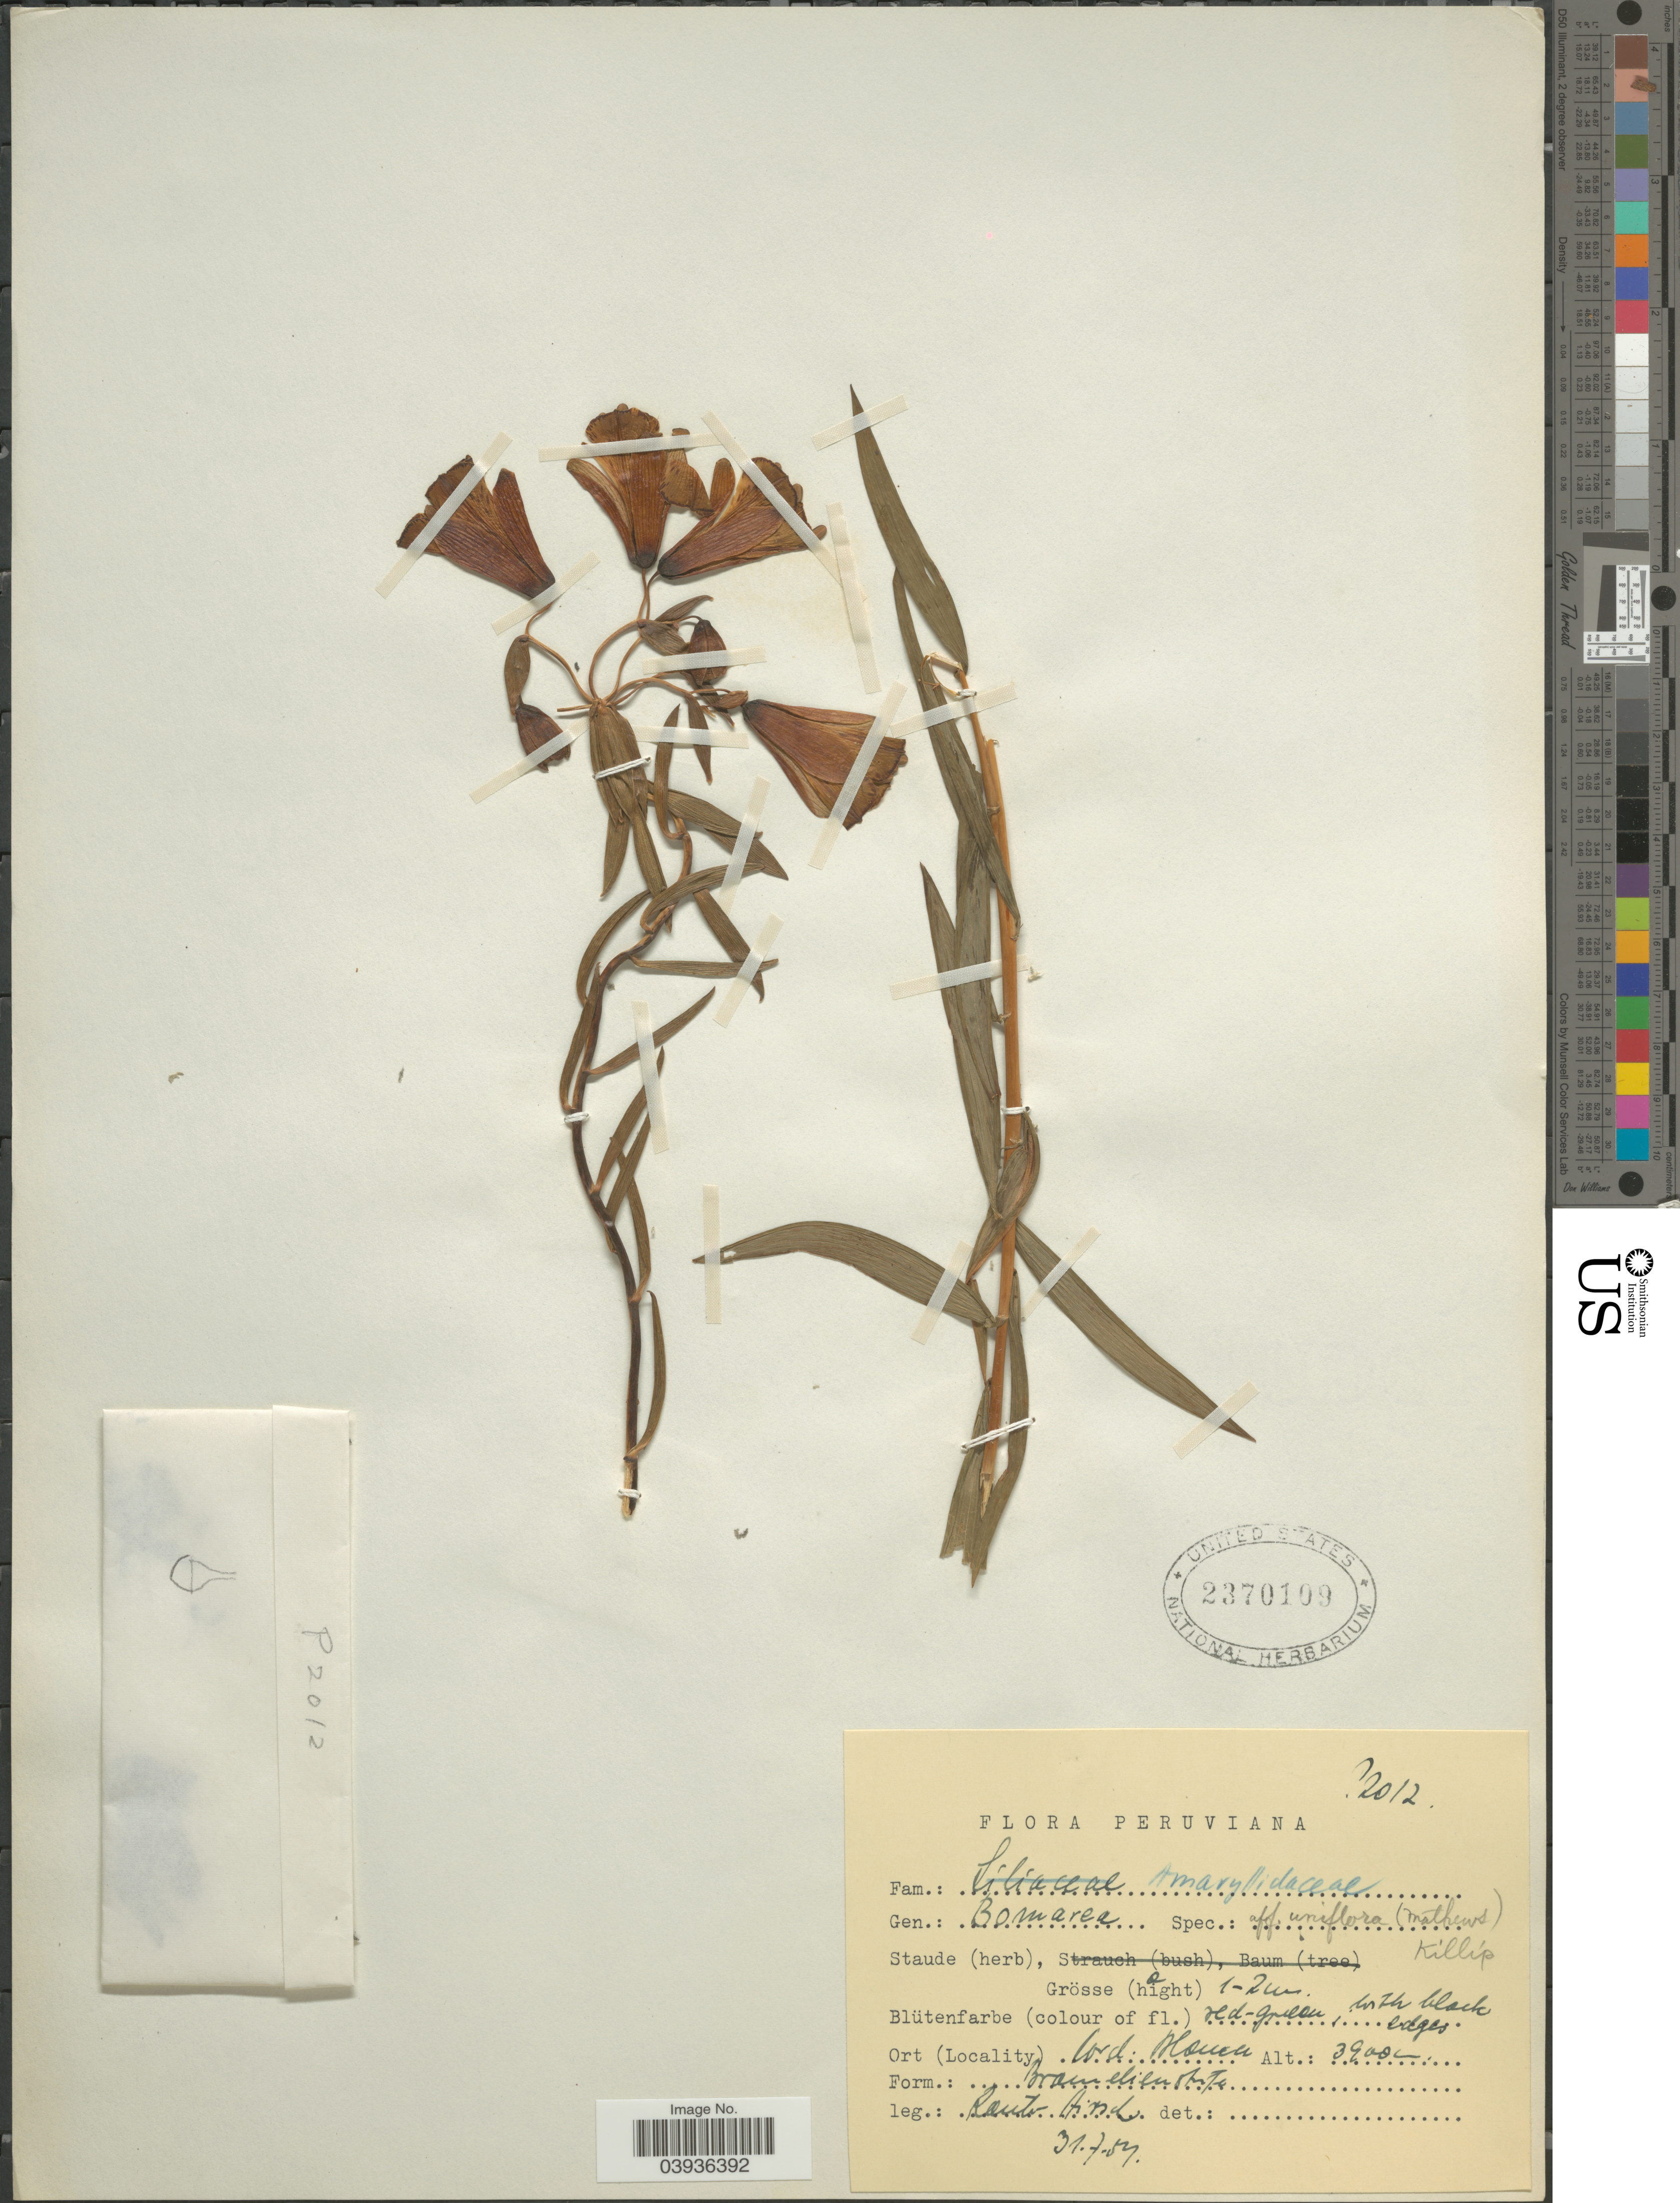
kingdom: Plantae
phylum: Tracheophyta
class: Liliopsida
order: Liliales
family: Alstroemeriaceae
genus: Bomarea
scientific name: Bomarea dulcis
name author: (Hook.) Beauverd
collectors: -. Rauh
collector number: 2012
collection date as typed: Transcribed d/m/y: 31/7/54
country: Peru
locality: Cord. Blanca.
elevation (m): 3900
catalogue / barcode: US 2370109